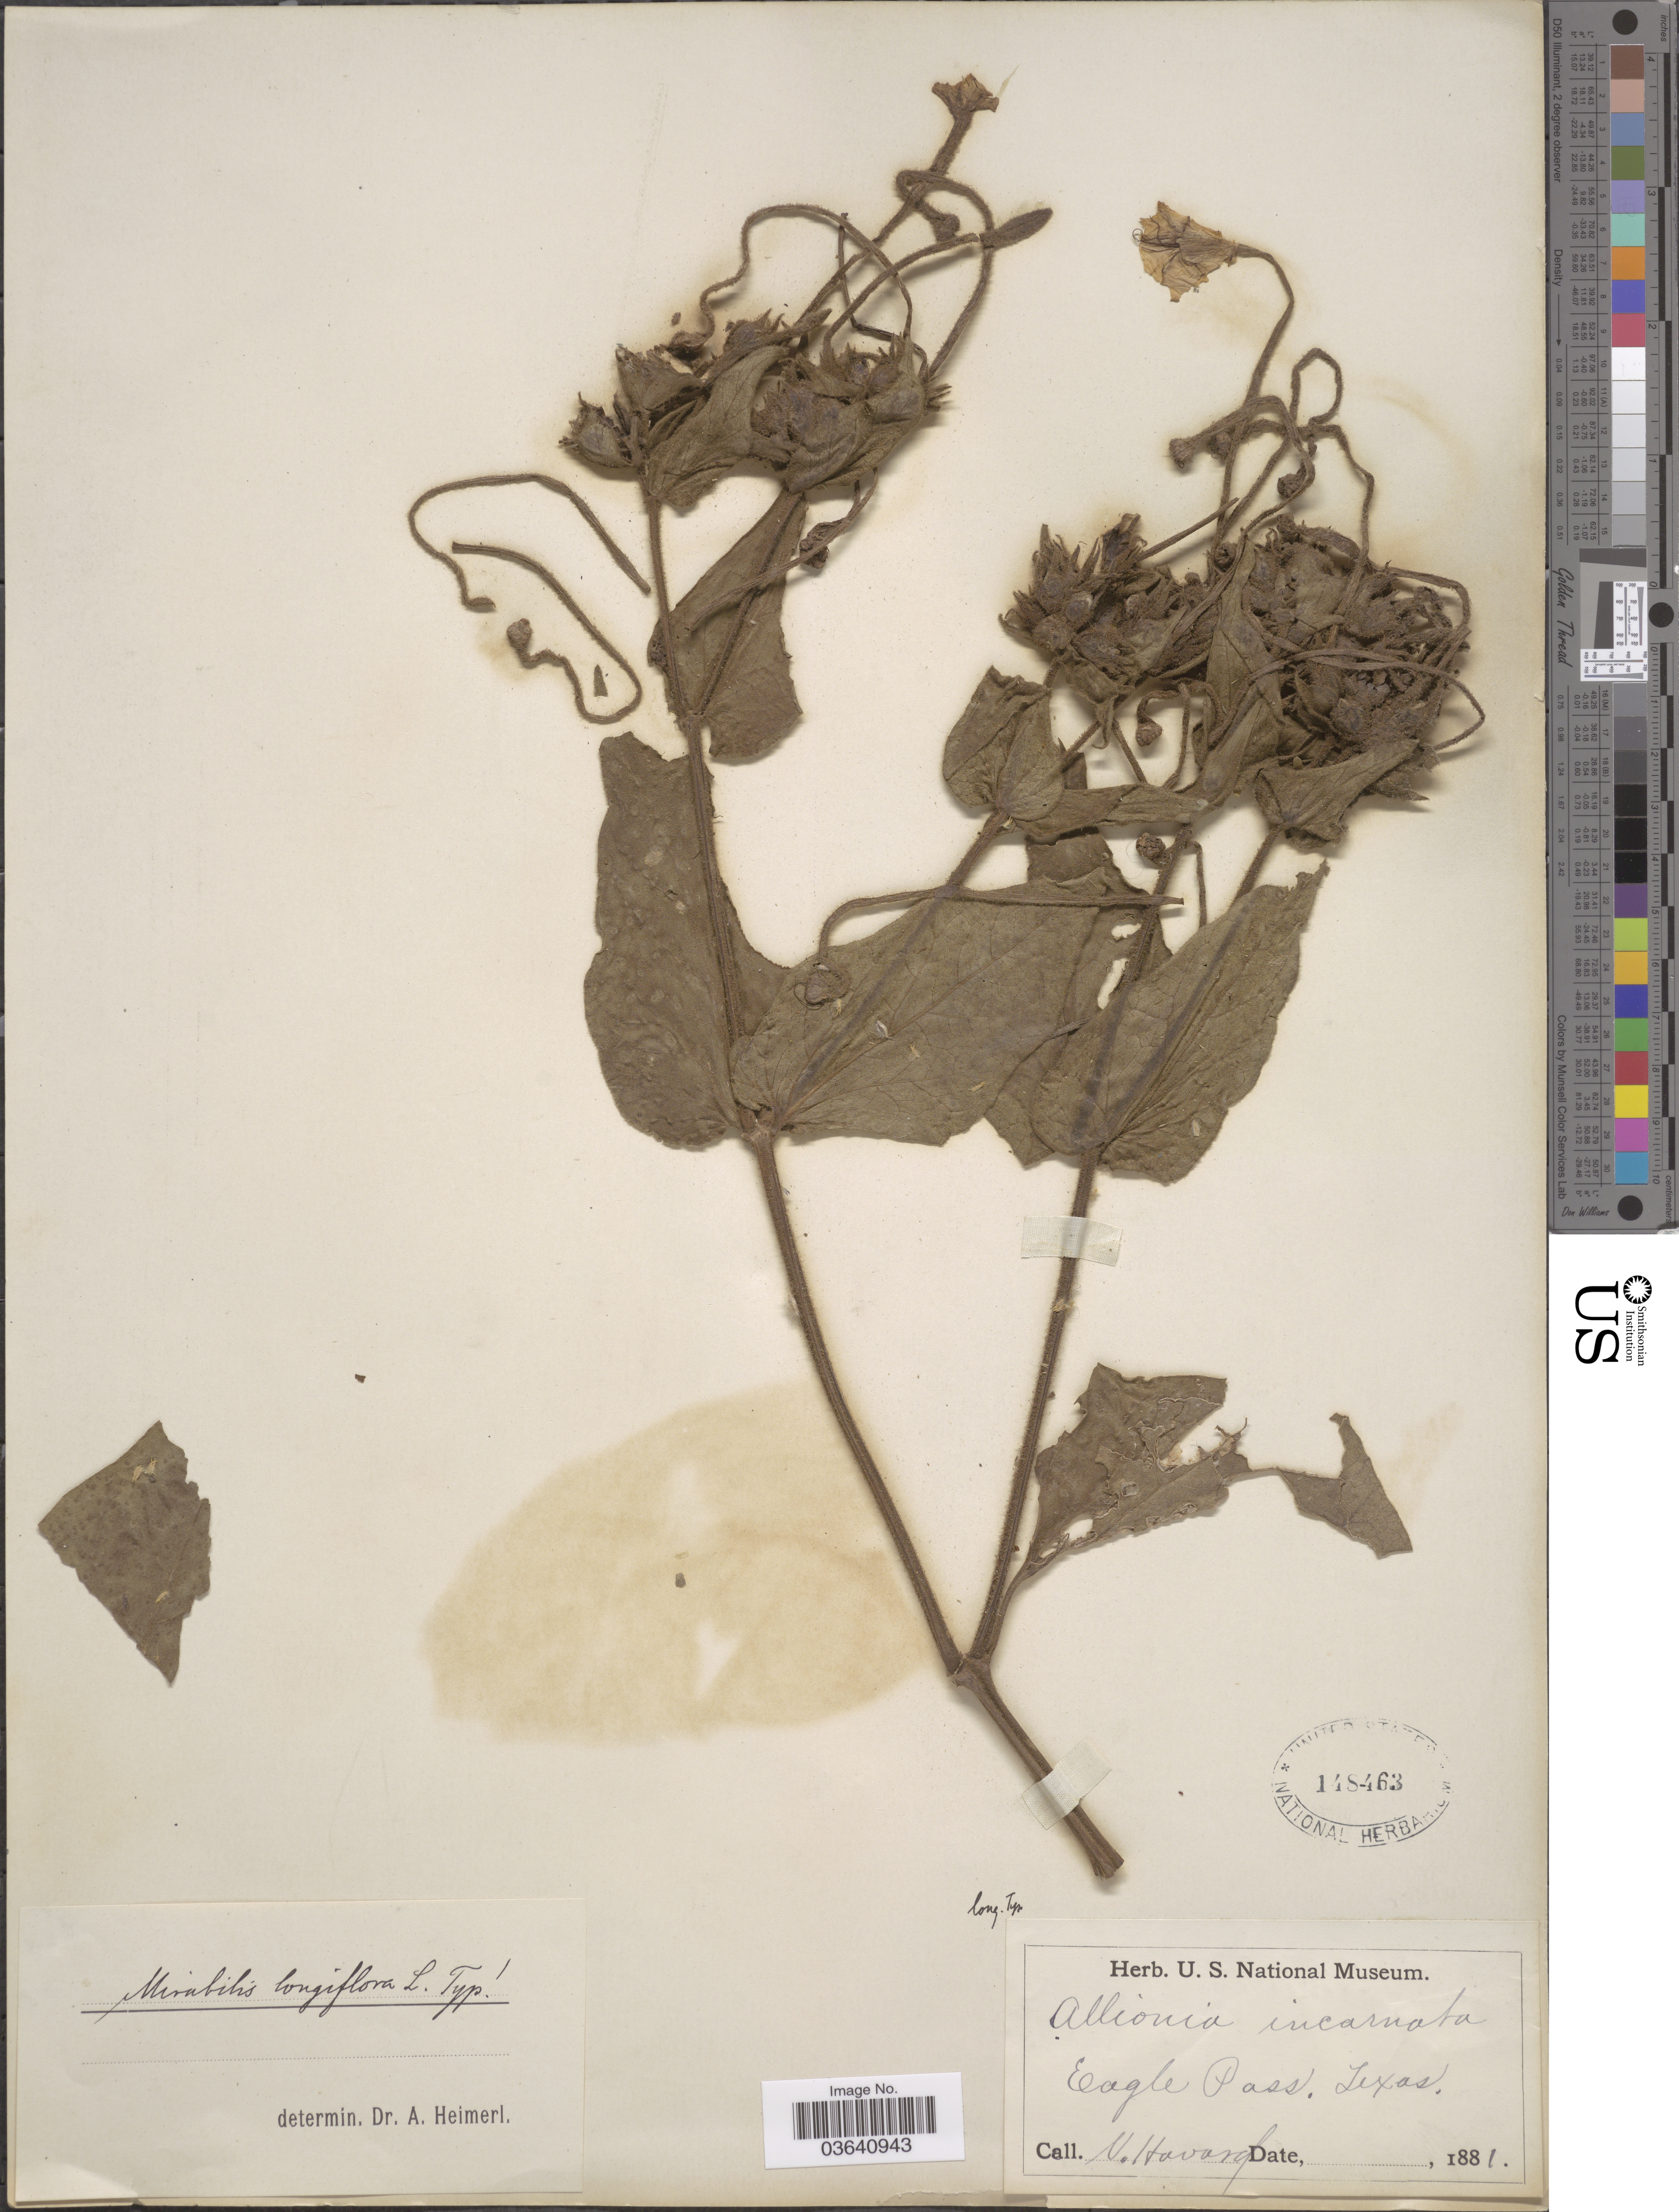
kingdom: Plantae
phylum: Tracheophyta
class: Magnoliopsida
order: Caryophyllales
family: Nyctaginaceae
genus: Mirabilis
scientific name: Mirabilis longiflora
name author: L.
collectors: V. Havard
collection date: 1881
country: United States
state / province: Texas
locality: Eagle Pass.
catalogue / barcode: US 148463